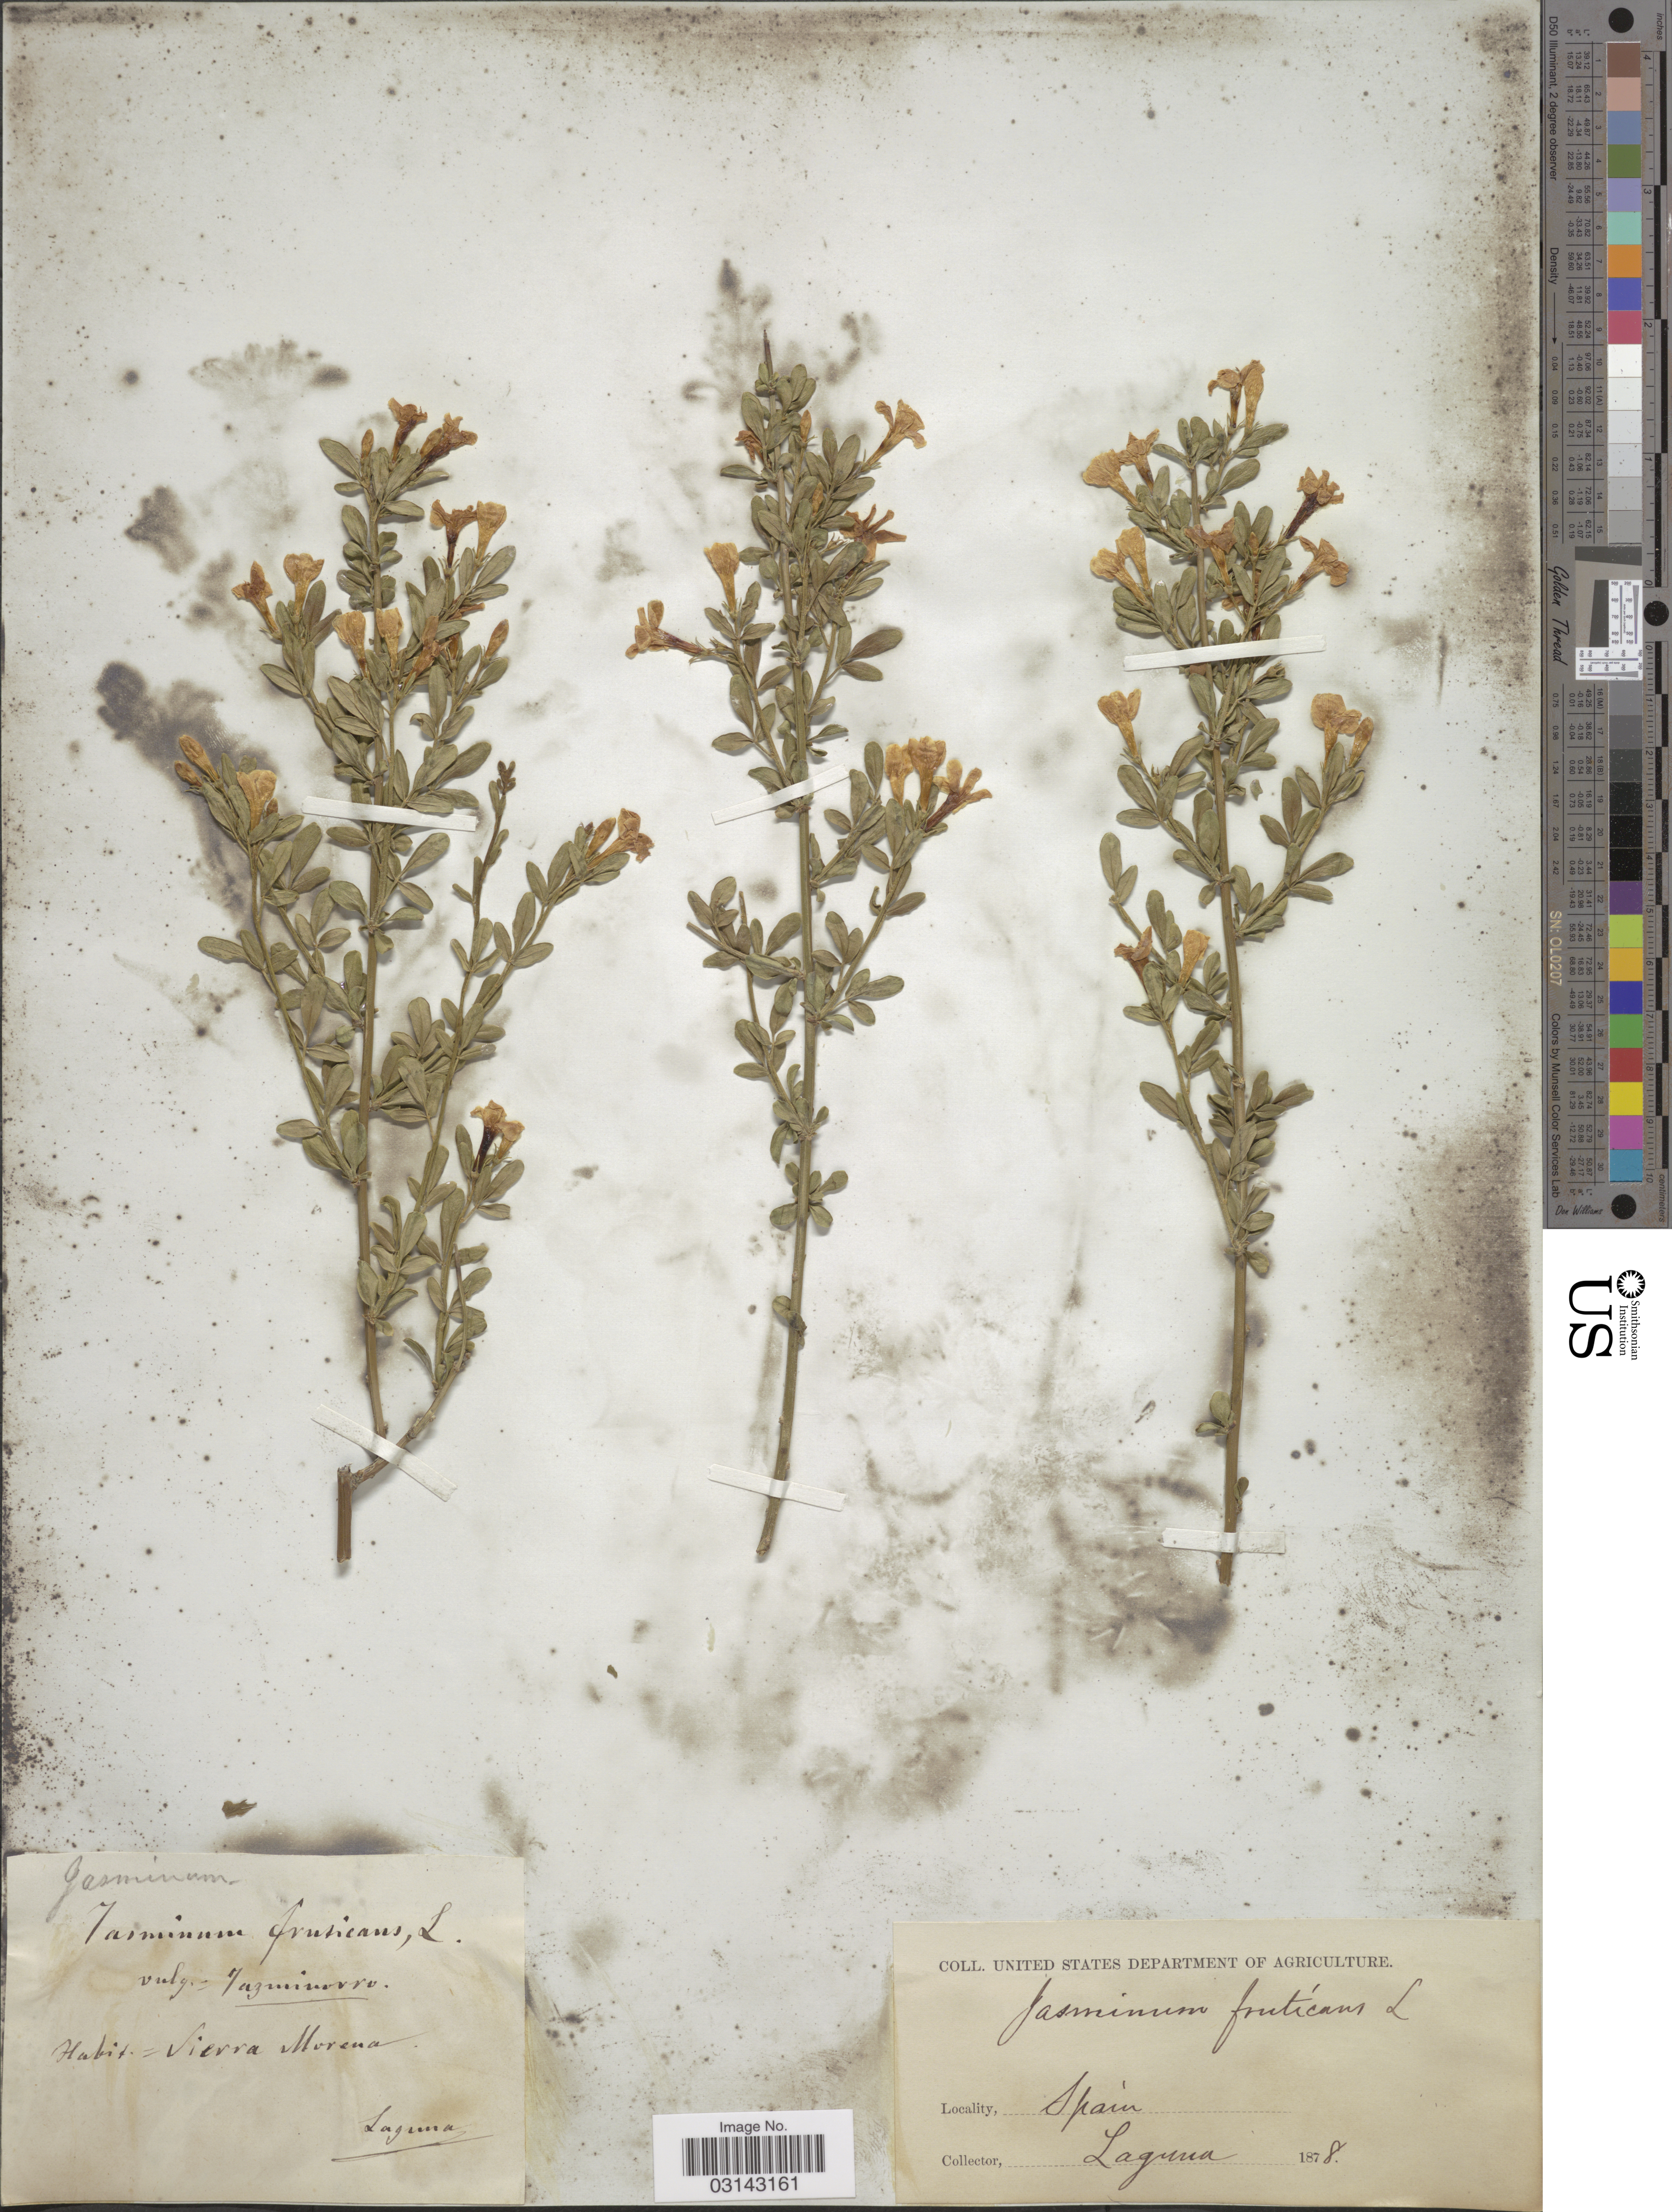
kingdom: Plantae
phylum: Tracheophyta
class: Magnoliopsida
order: Lamiales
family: Oleaceae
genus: Jasminum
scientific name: Jasminum fruticans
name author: L.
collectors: -. Laguna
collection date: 1878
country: Spain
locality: Sierra Morena.